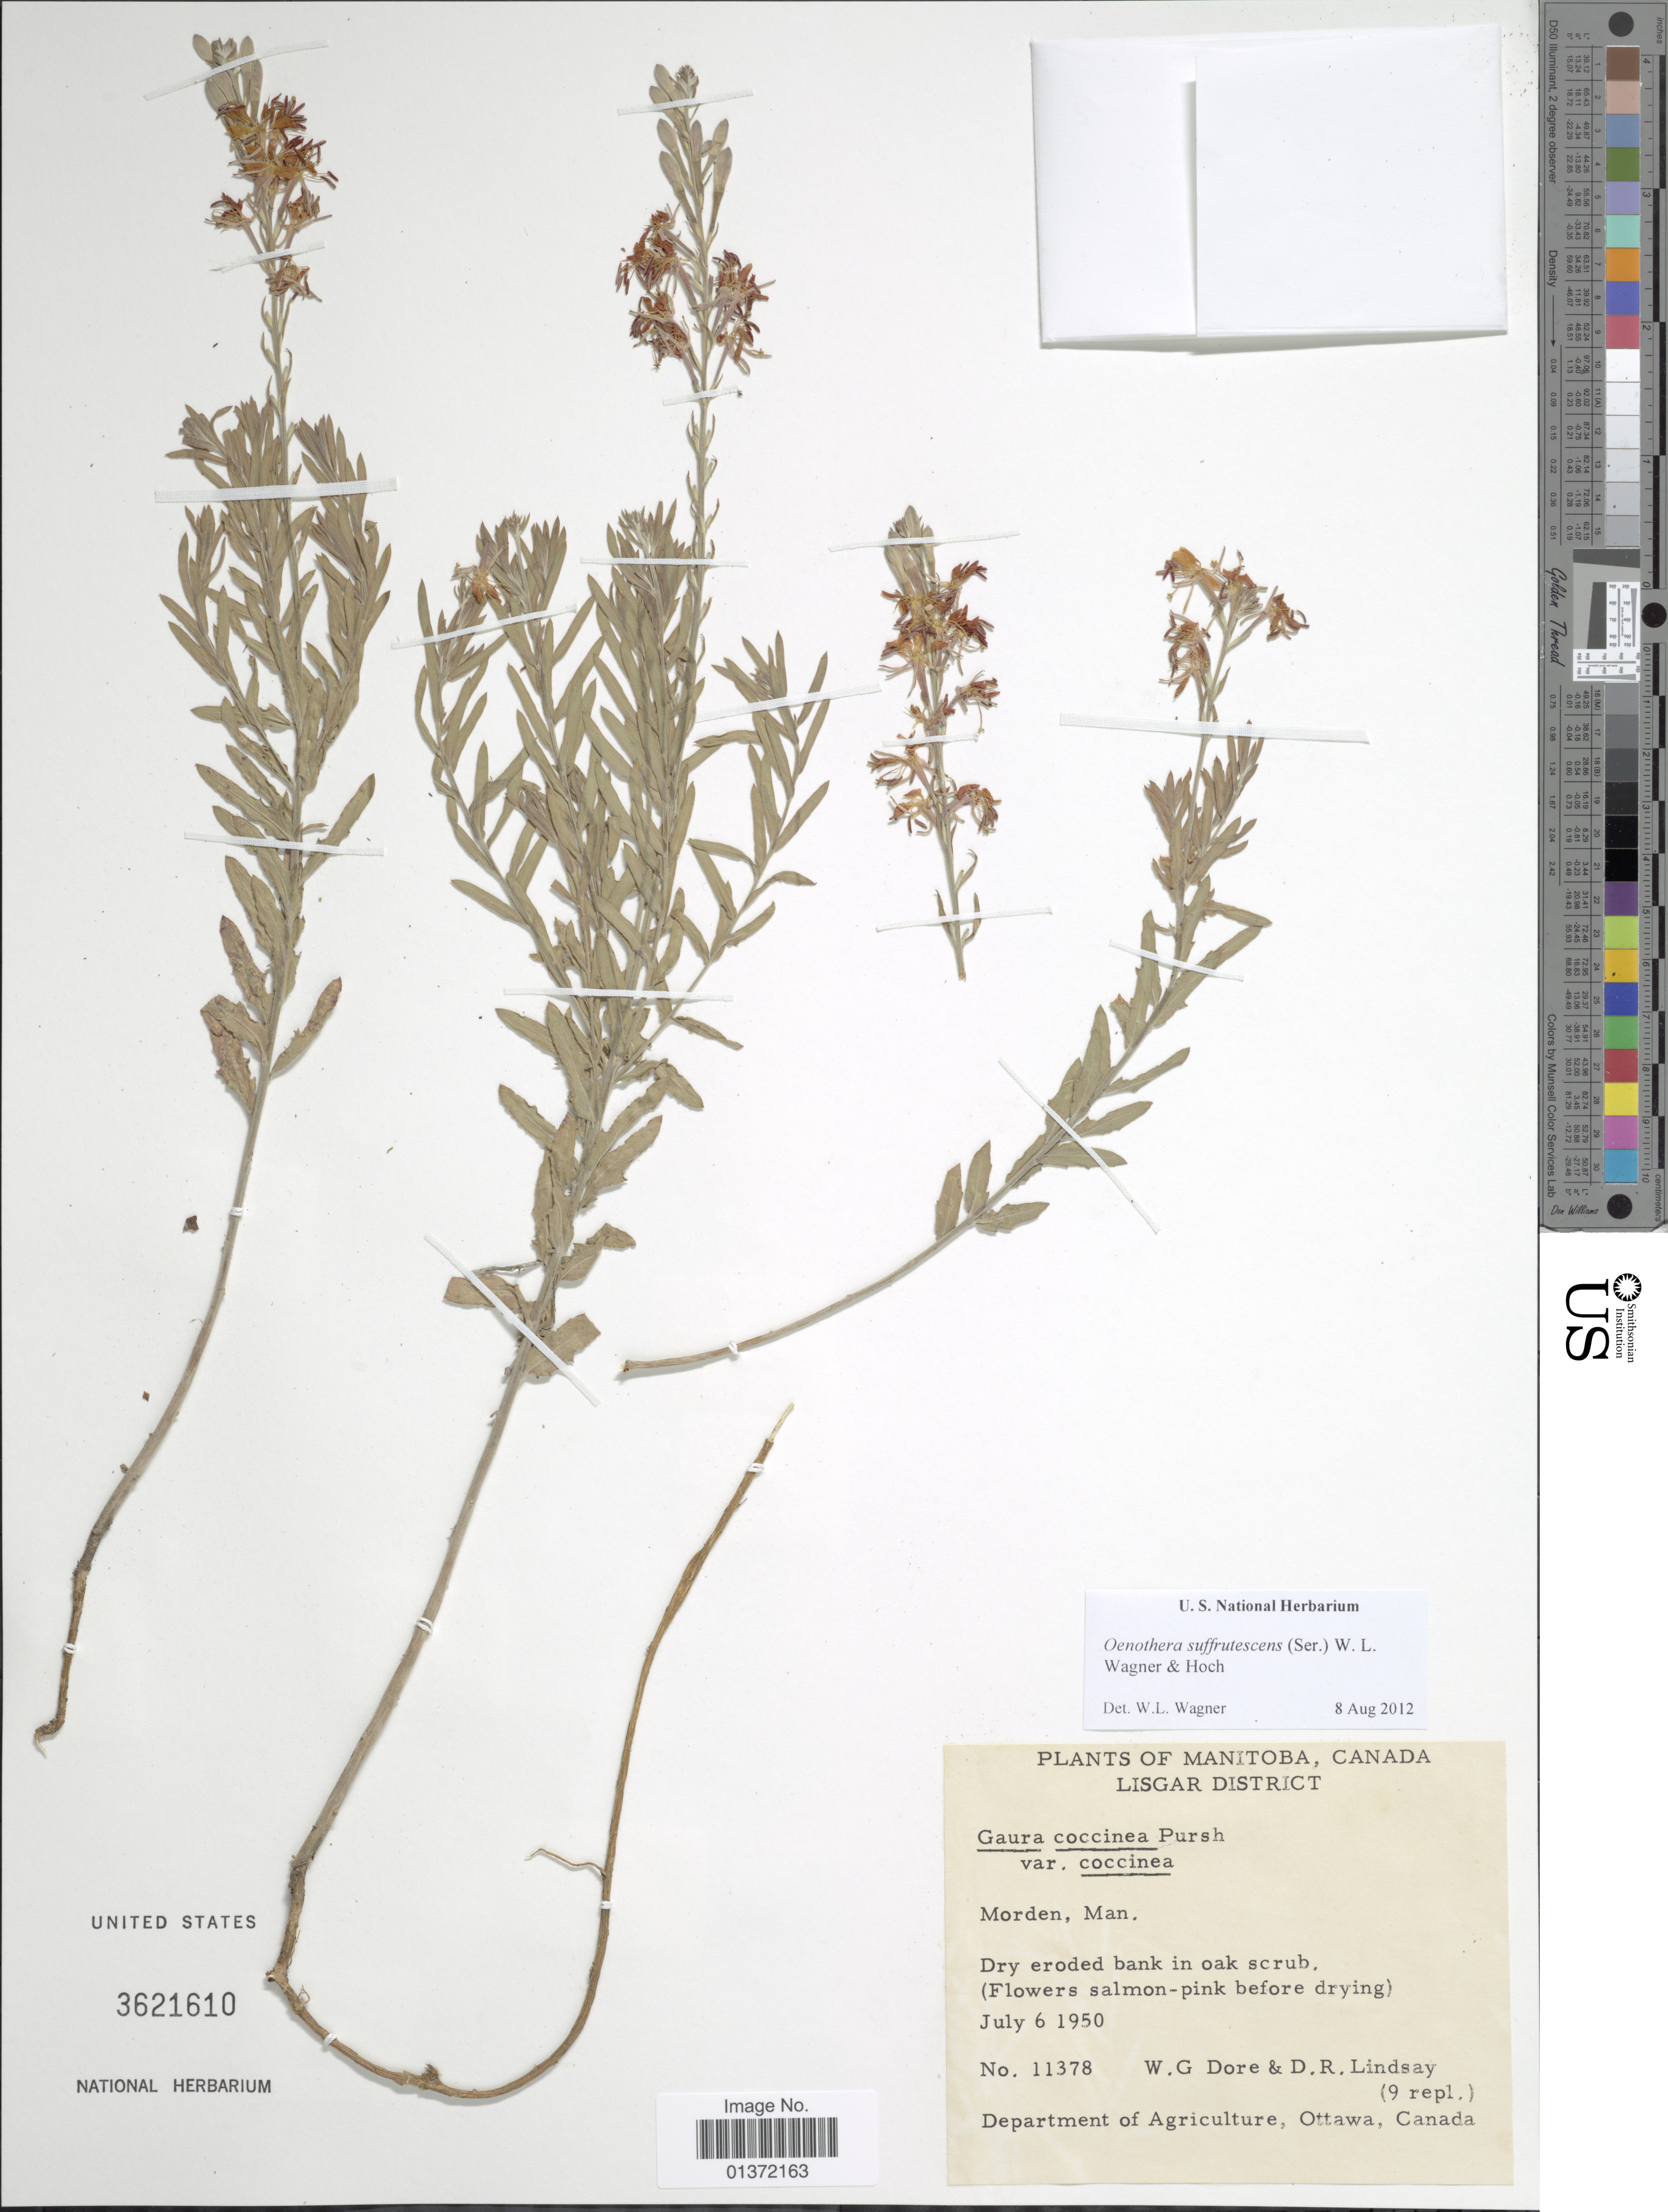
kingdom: Plantae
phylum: Tracheophyta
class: Magnoliopsida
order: Myrtales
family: Onagraceae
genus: Oenothera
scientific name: Oenothera suffrutescens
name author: (Ser.) W.L. Wagner & Hoch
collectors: W. Dore & D. Lindsay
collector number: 11378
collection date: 1950-07-06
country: Canada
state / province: Manitoba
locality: Lisgar District, Morden, Man.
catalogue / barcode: US 3621610